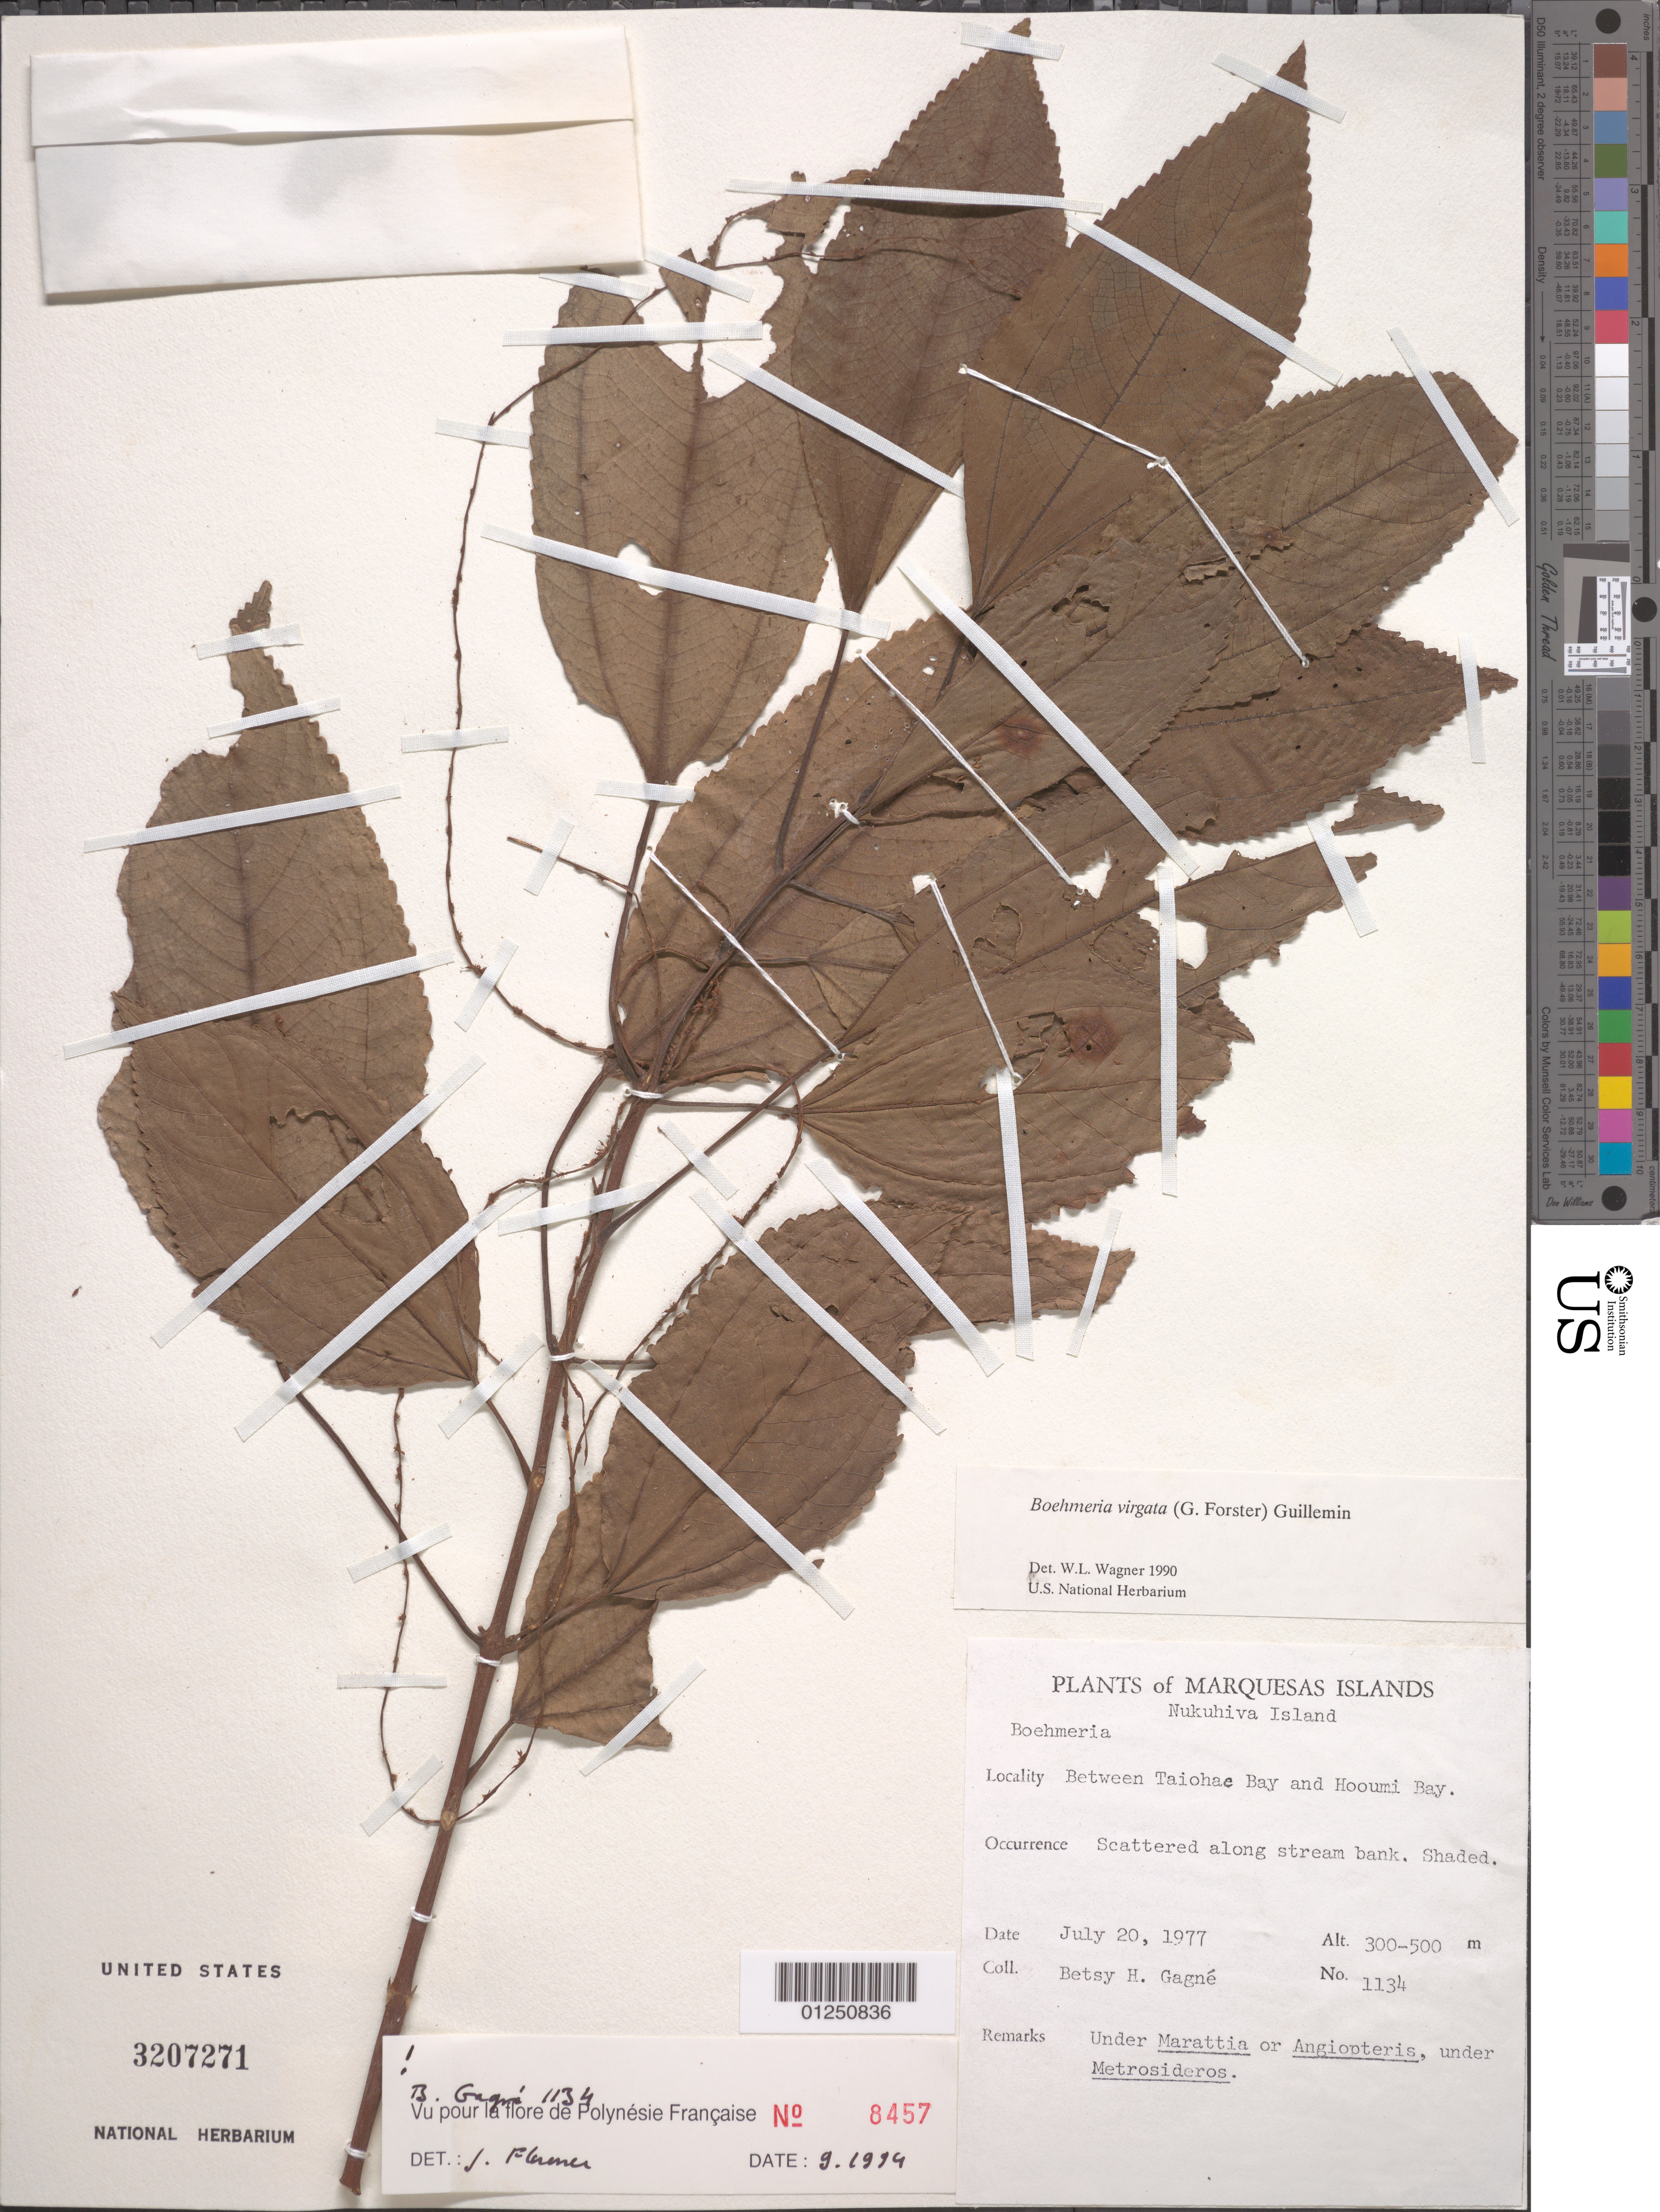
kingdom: Plantae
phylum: Tracheophyta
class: Magnoliopsida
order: Rosales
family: Urticaceae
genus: Boehmeria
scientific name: Boehmeria virgata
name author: (G. Forst.) Guill.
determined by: Wagner, W. L., (BOT), Smithsonian Institution - National Museum of Natural History (UNITED STATES)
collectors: B. H. Gagné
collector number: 1134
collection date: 1977-07-20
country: French Polynesia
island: Nuku Hiva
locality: between Taiohae Bay and Hooumi Bay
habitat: Shaded stream bank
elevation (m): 300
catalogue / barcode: US 3207271